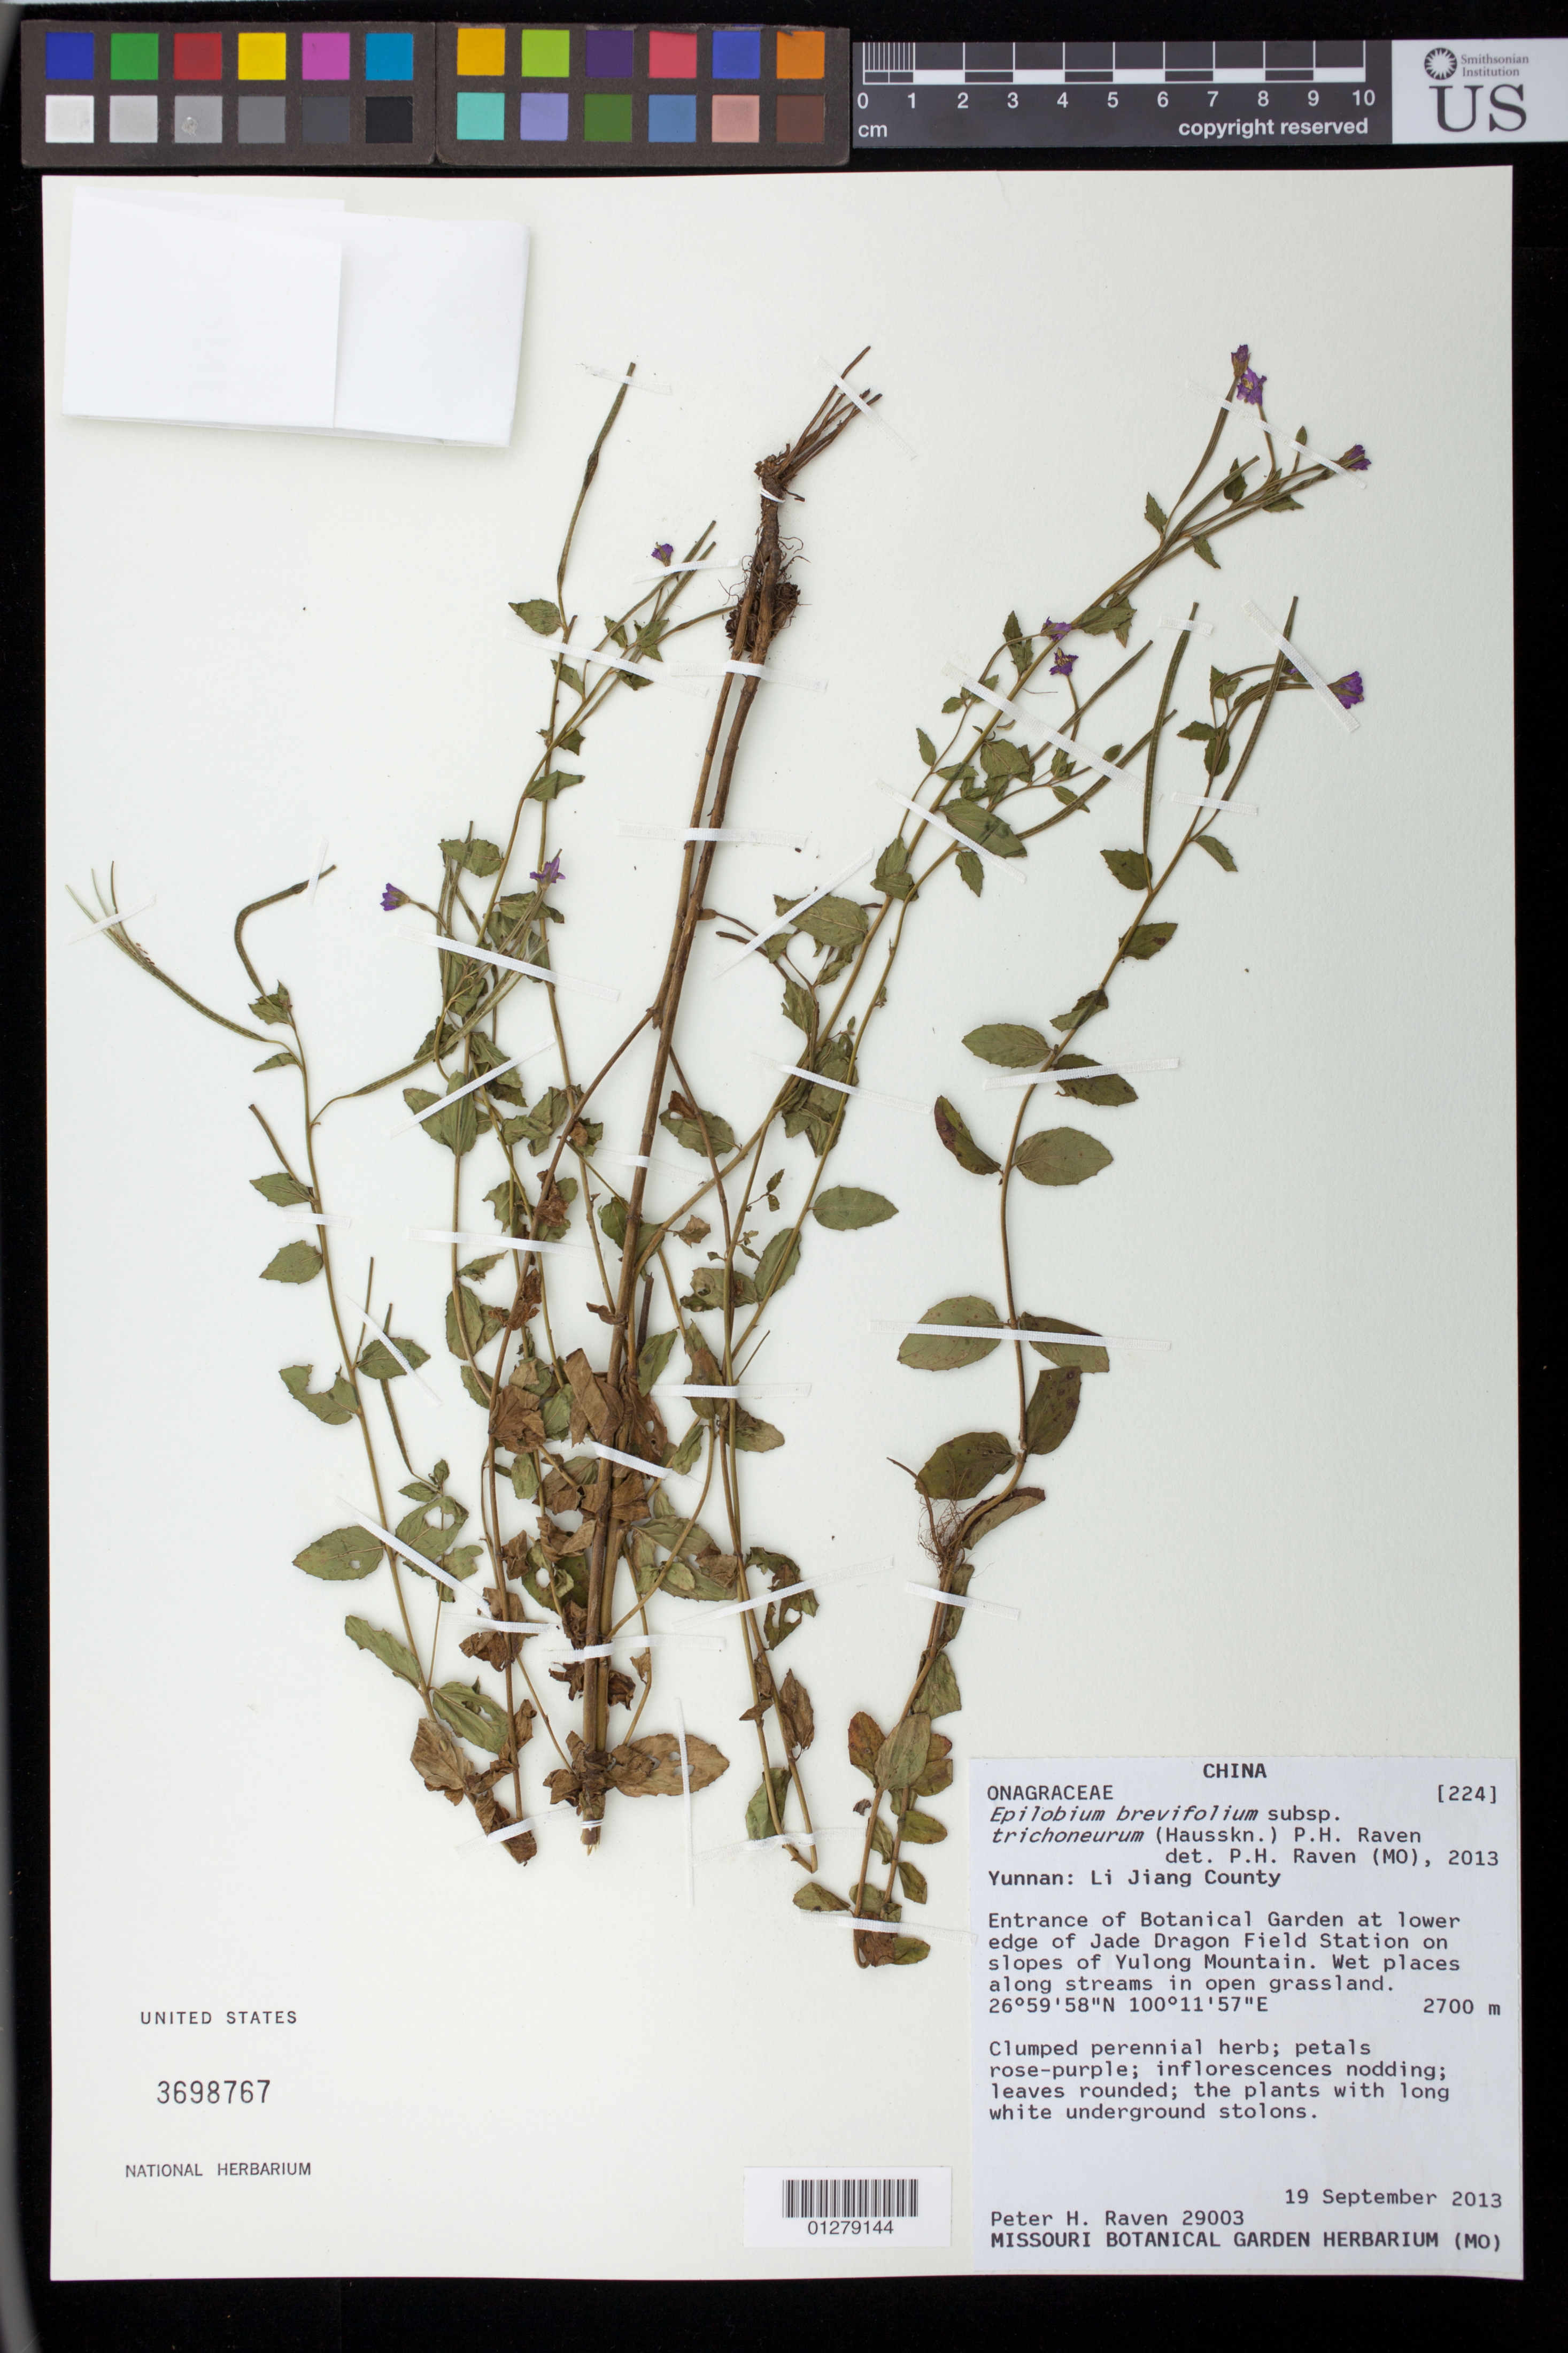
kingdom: Plantae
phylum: Tracheophyta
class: Magnoliopsida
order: Myrtales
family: Onagraceae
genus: Epilobium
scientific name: Epilobium brevifolium subsp. trichoneurum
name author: (Hausskn.) P.H. Raven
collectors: P. Raven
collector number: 29003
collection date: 2013-09-19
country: China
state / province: Yunnan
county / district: Lijiang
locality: Entrance of Botanical Garden at lower edge of Jade Dragon Field Station on slopes of Yulong Mountain.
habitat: Wet places along streams in open grassland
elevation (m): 2700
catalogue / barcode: US 3698767